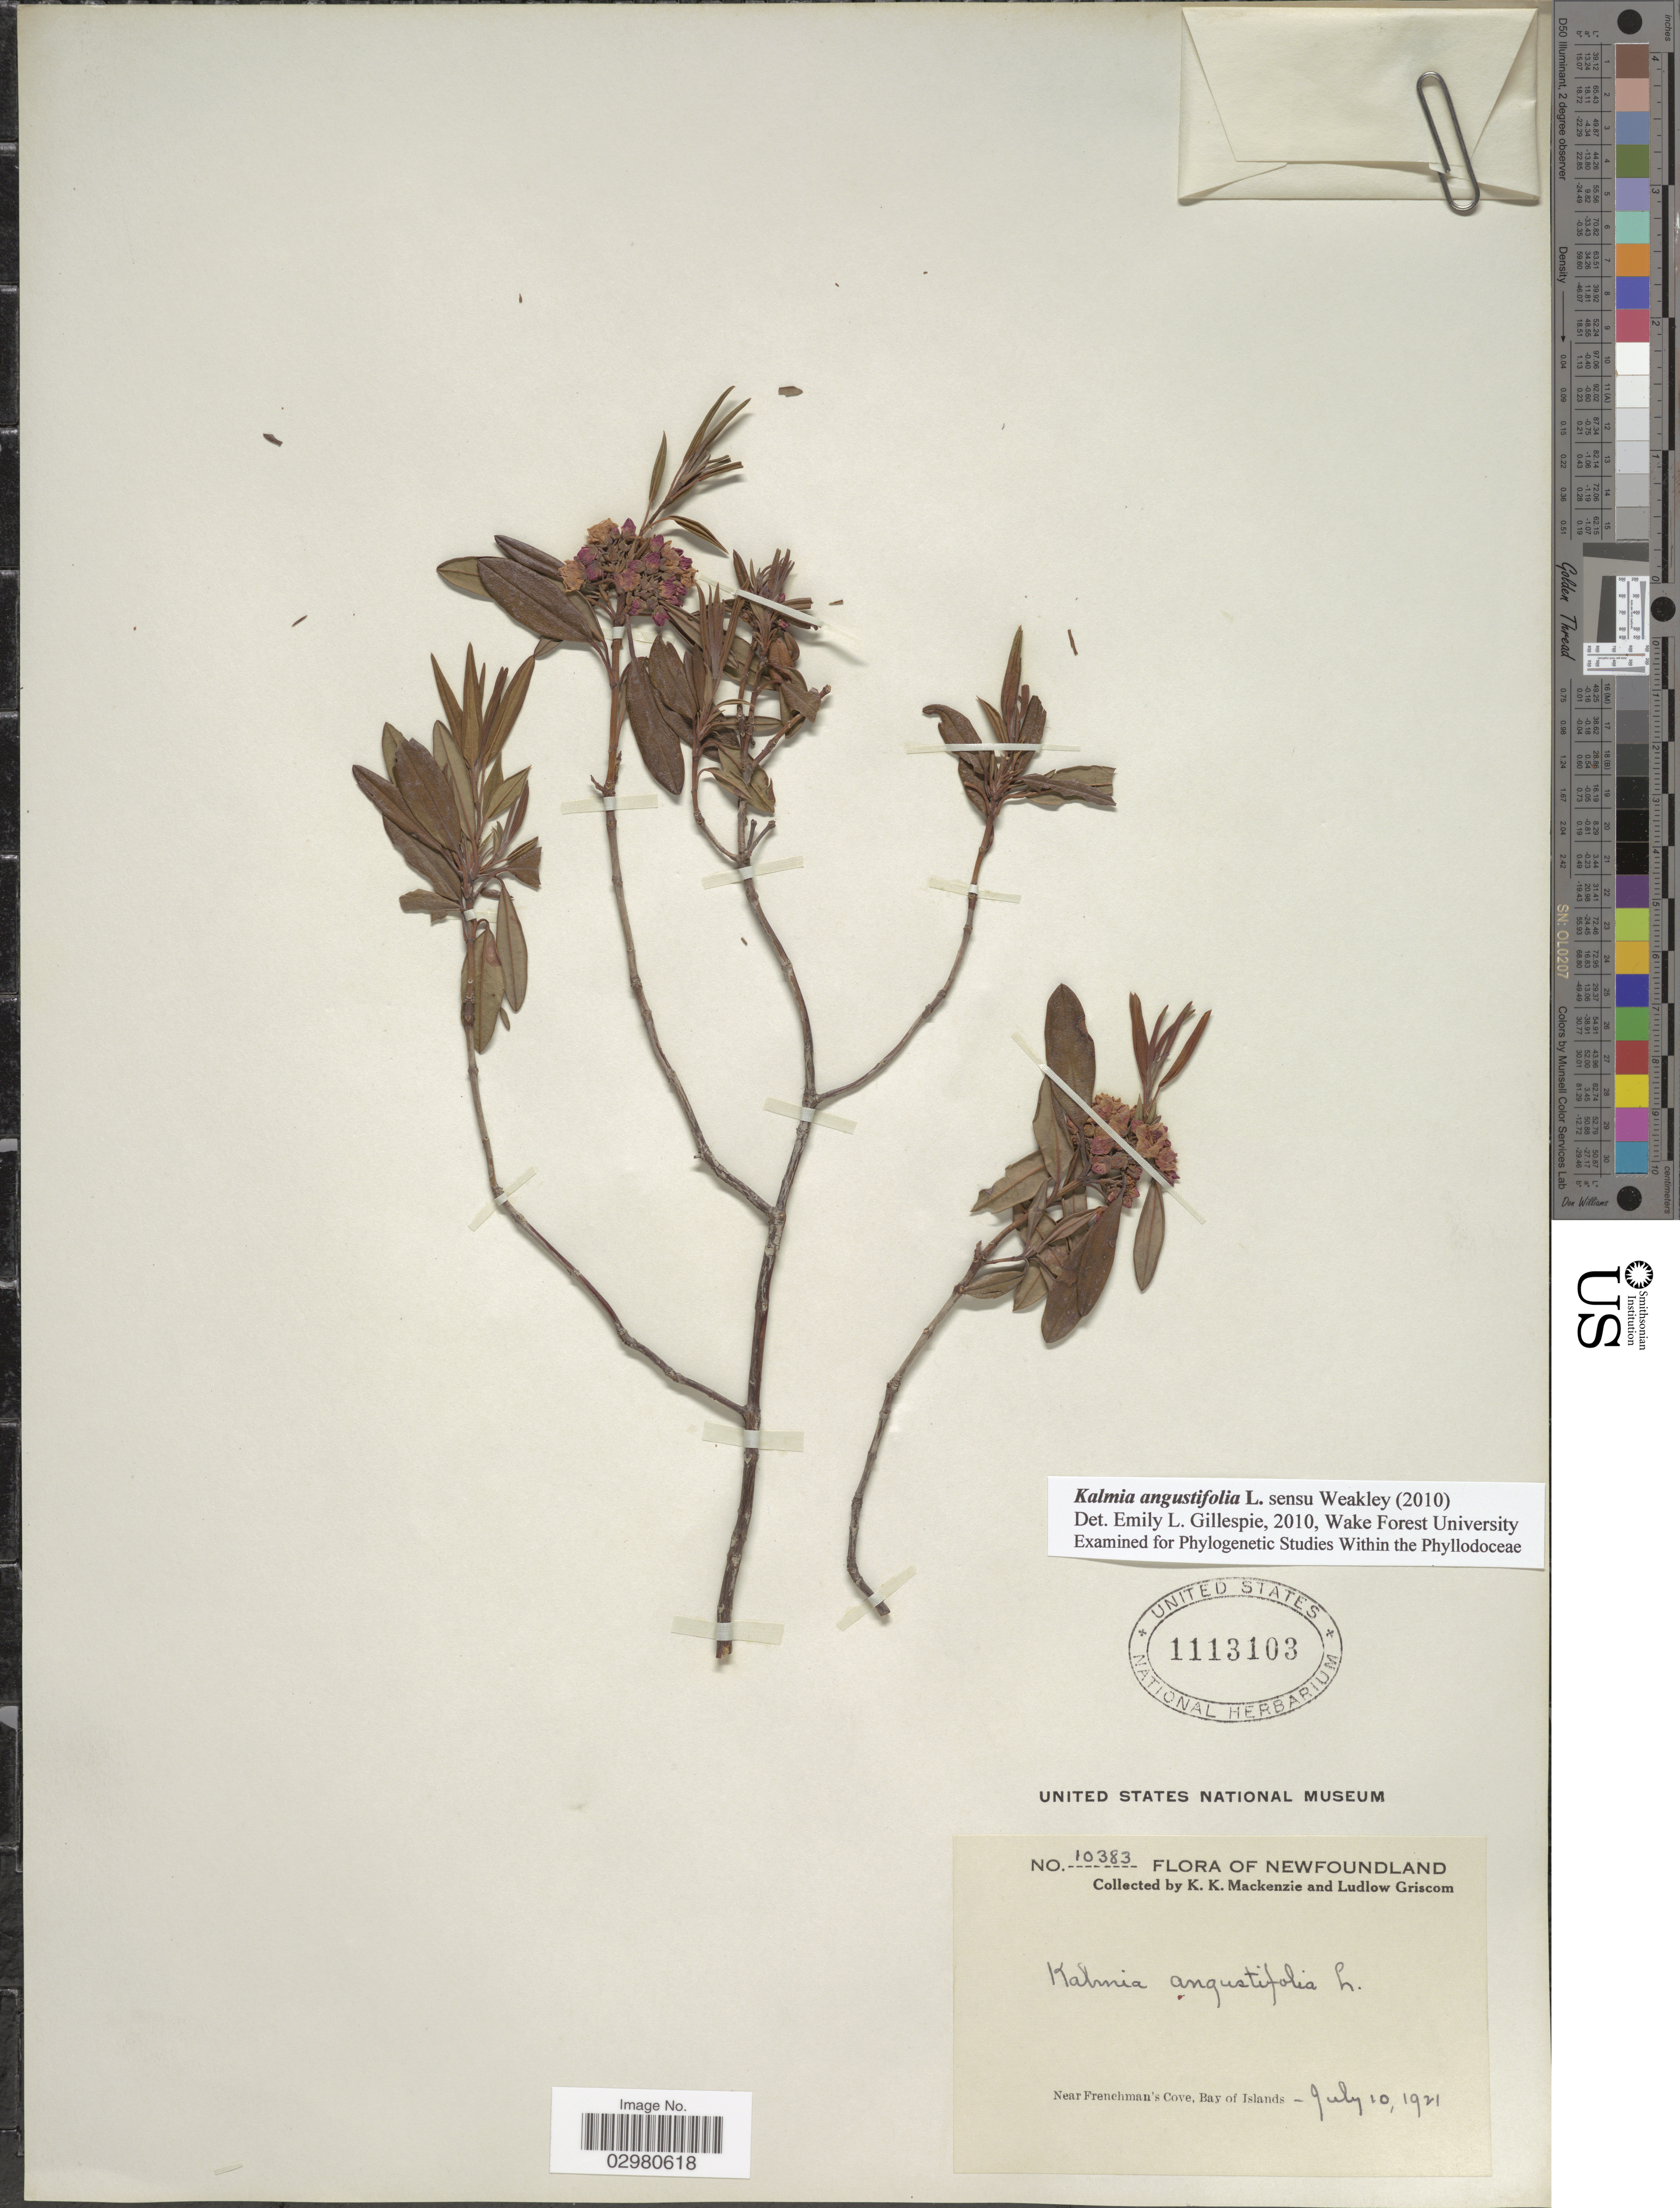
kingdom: Plantae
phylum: Tracheophyta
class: Magnoliopsida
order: Ericales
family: Ericaceae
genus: Kalmia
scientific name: Kalmia angustifolia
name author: L.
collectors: K. K. Mackenzie & L. Griscom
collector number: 10383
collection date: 1921-07-10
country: Canada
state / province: Newfoundland and Labrador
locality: Near Frenchman's Cove, Bay of Islands.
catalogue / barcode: US 113103